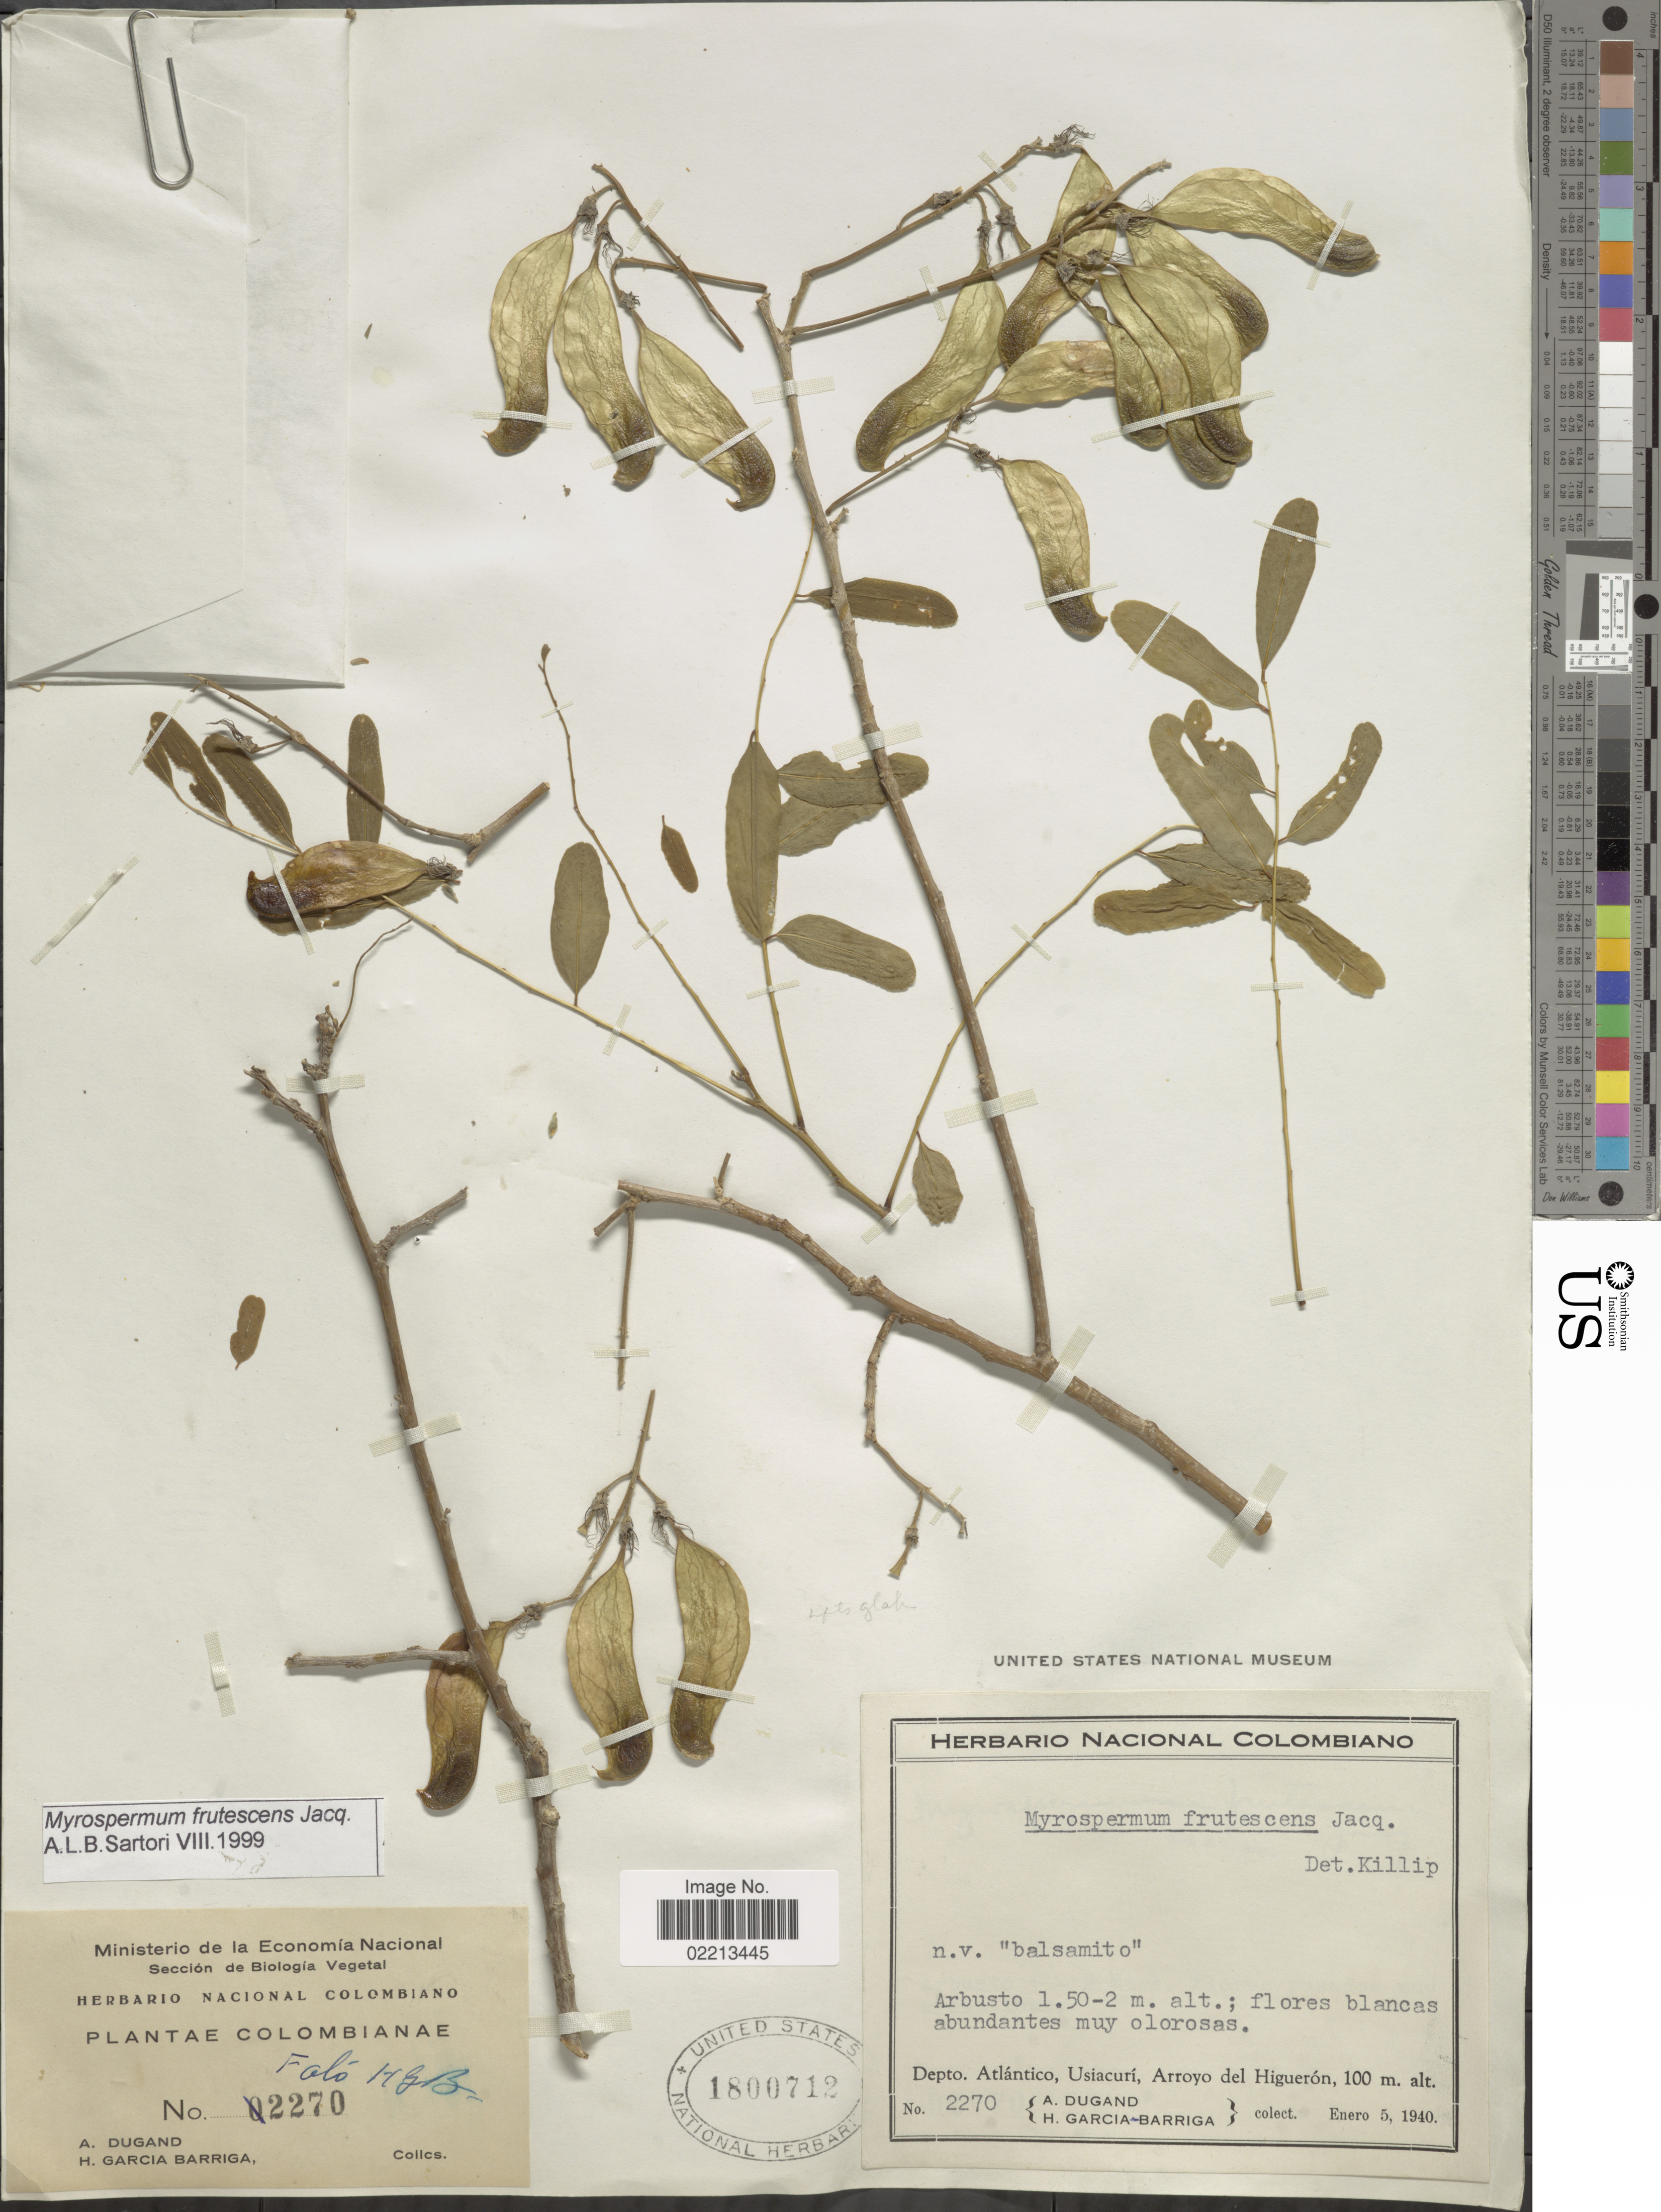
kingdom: Plantae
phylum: Tracheophyta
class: Magnoliopsida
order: Fabales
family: Fabaceae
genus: Myrospermum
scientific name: Myrospermum frutescens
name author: Jacq.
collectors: A. Dugand & H. García Barriga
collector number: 2270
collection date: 1940-01-05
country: Colombia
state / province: Atlántico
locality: Usiacuri, Arroyo del Higueron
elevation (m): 100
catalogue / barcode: US 1800712